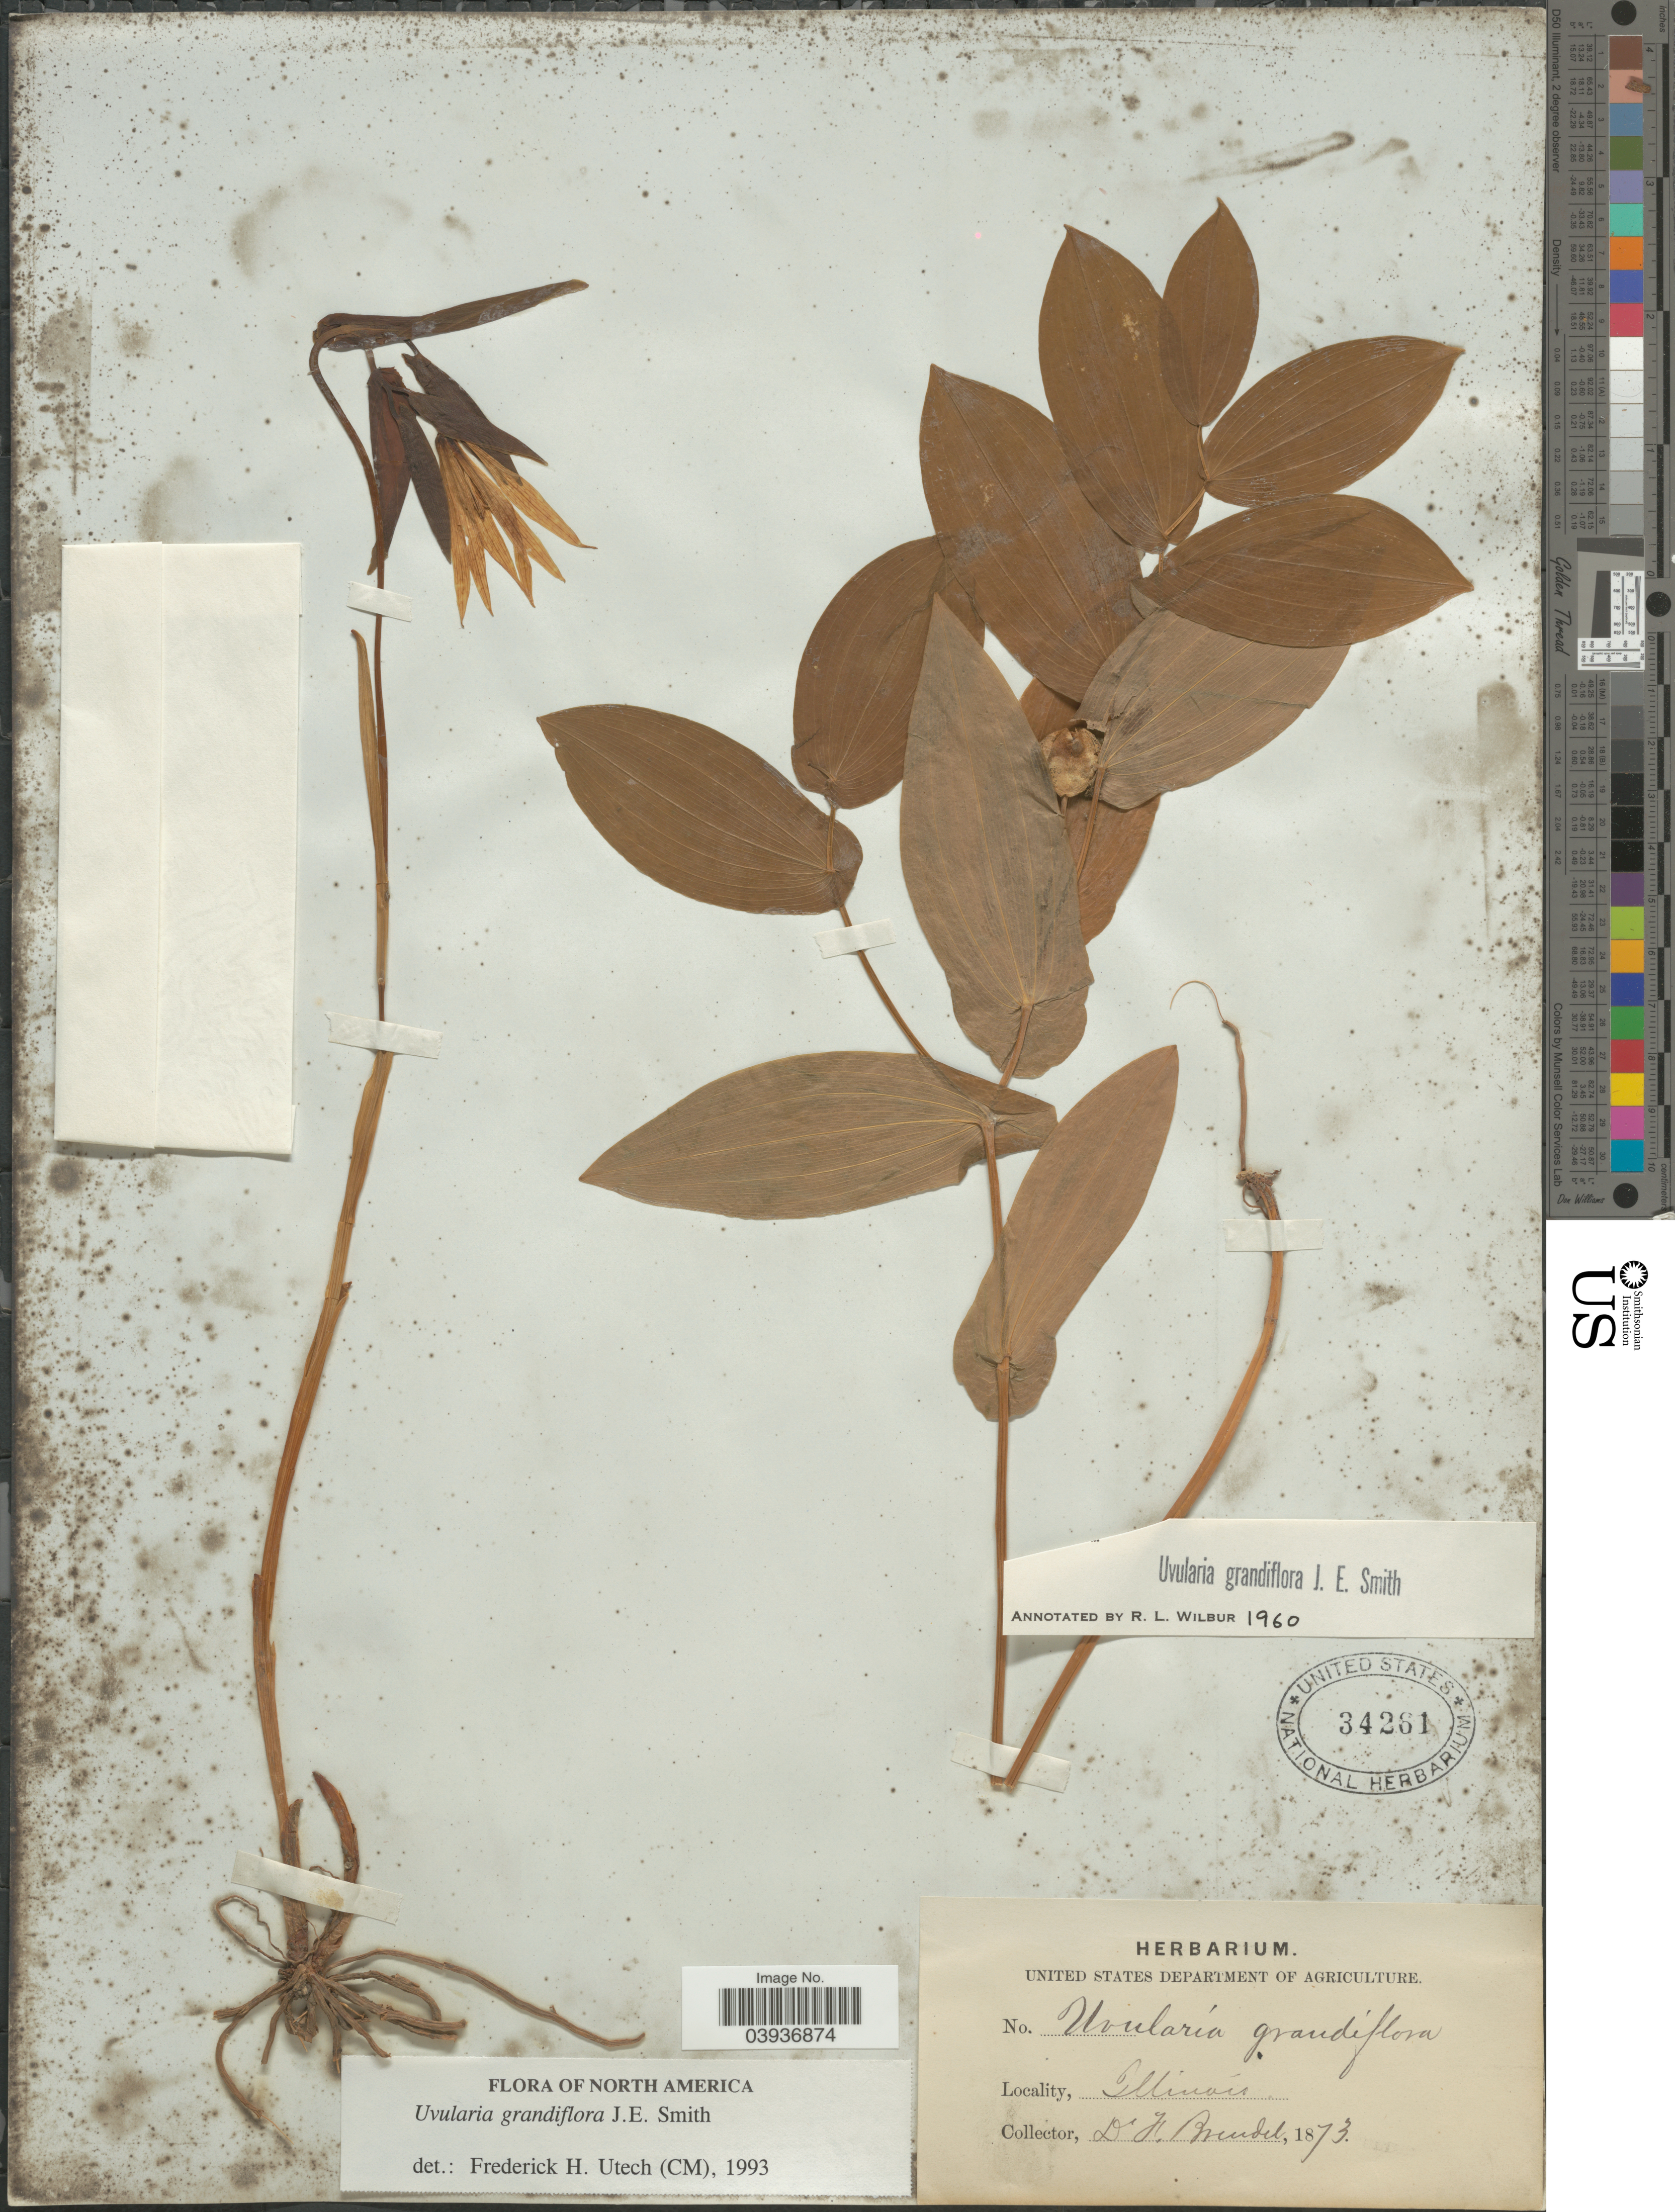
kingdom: Plantae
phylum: Tracheophyta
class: Liliopsida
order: Liliales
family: Colchicaceae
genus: Uvularia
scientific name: Uvularia grandiflora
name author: Sm.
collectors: F. Brendel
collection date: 1873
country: United States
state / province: Illinois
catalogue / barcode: US 34261